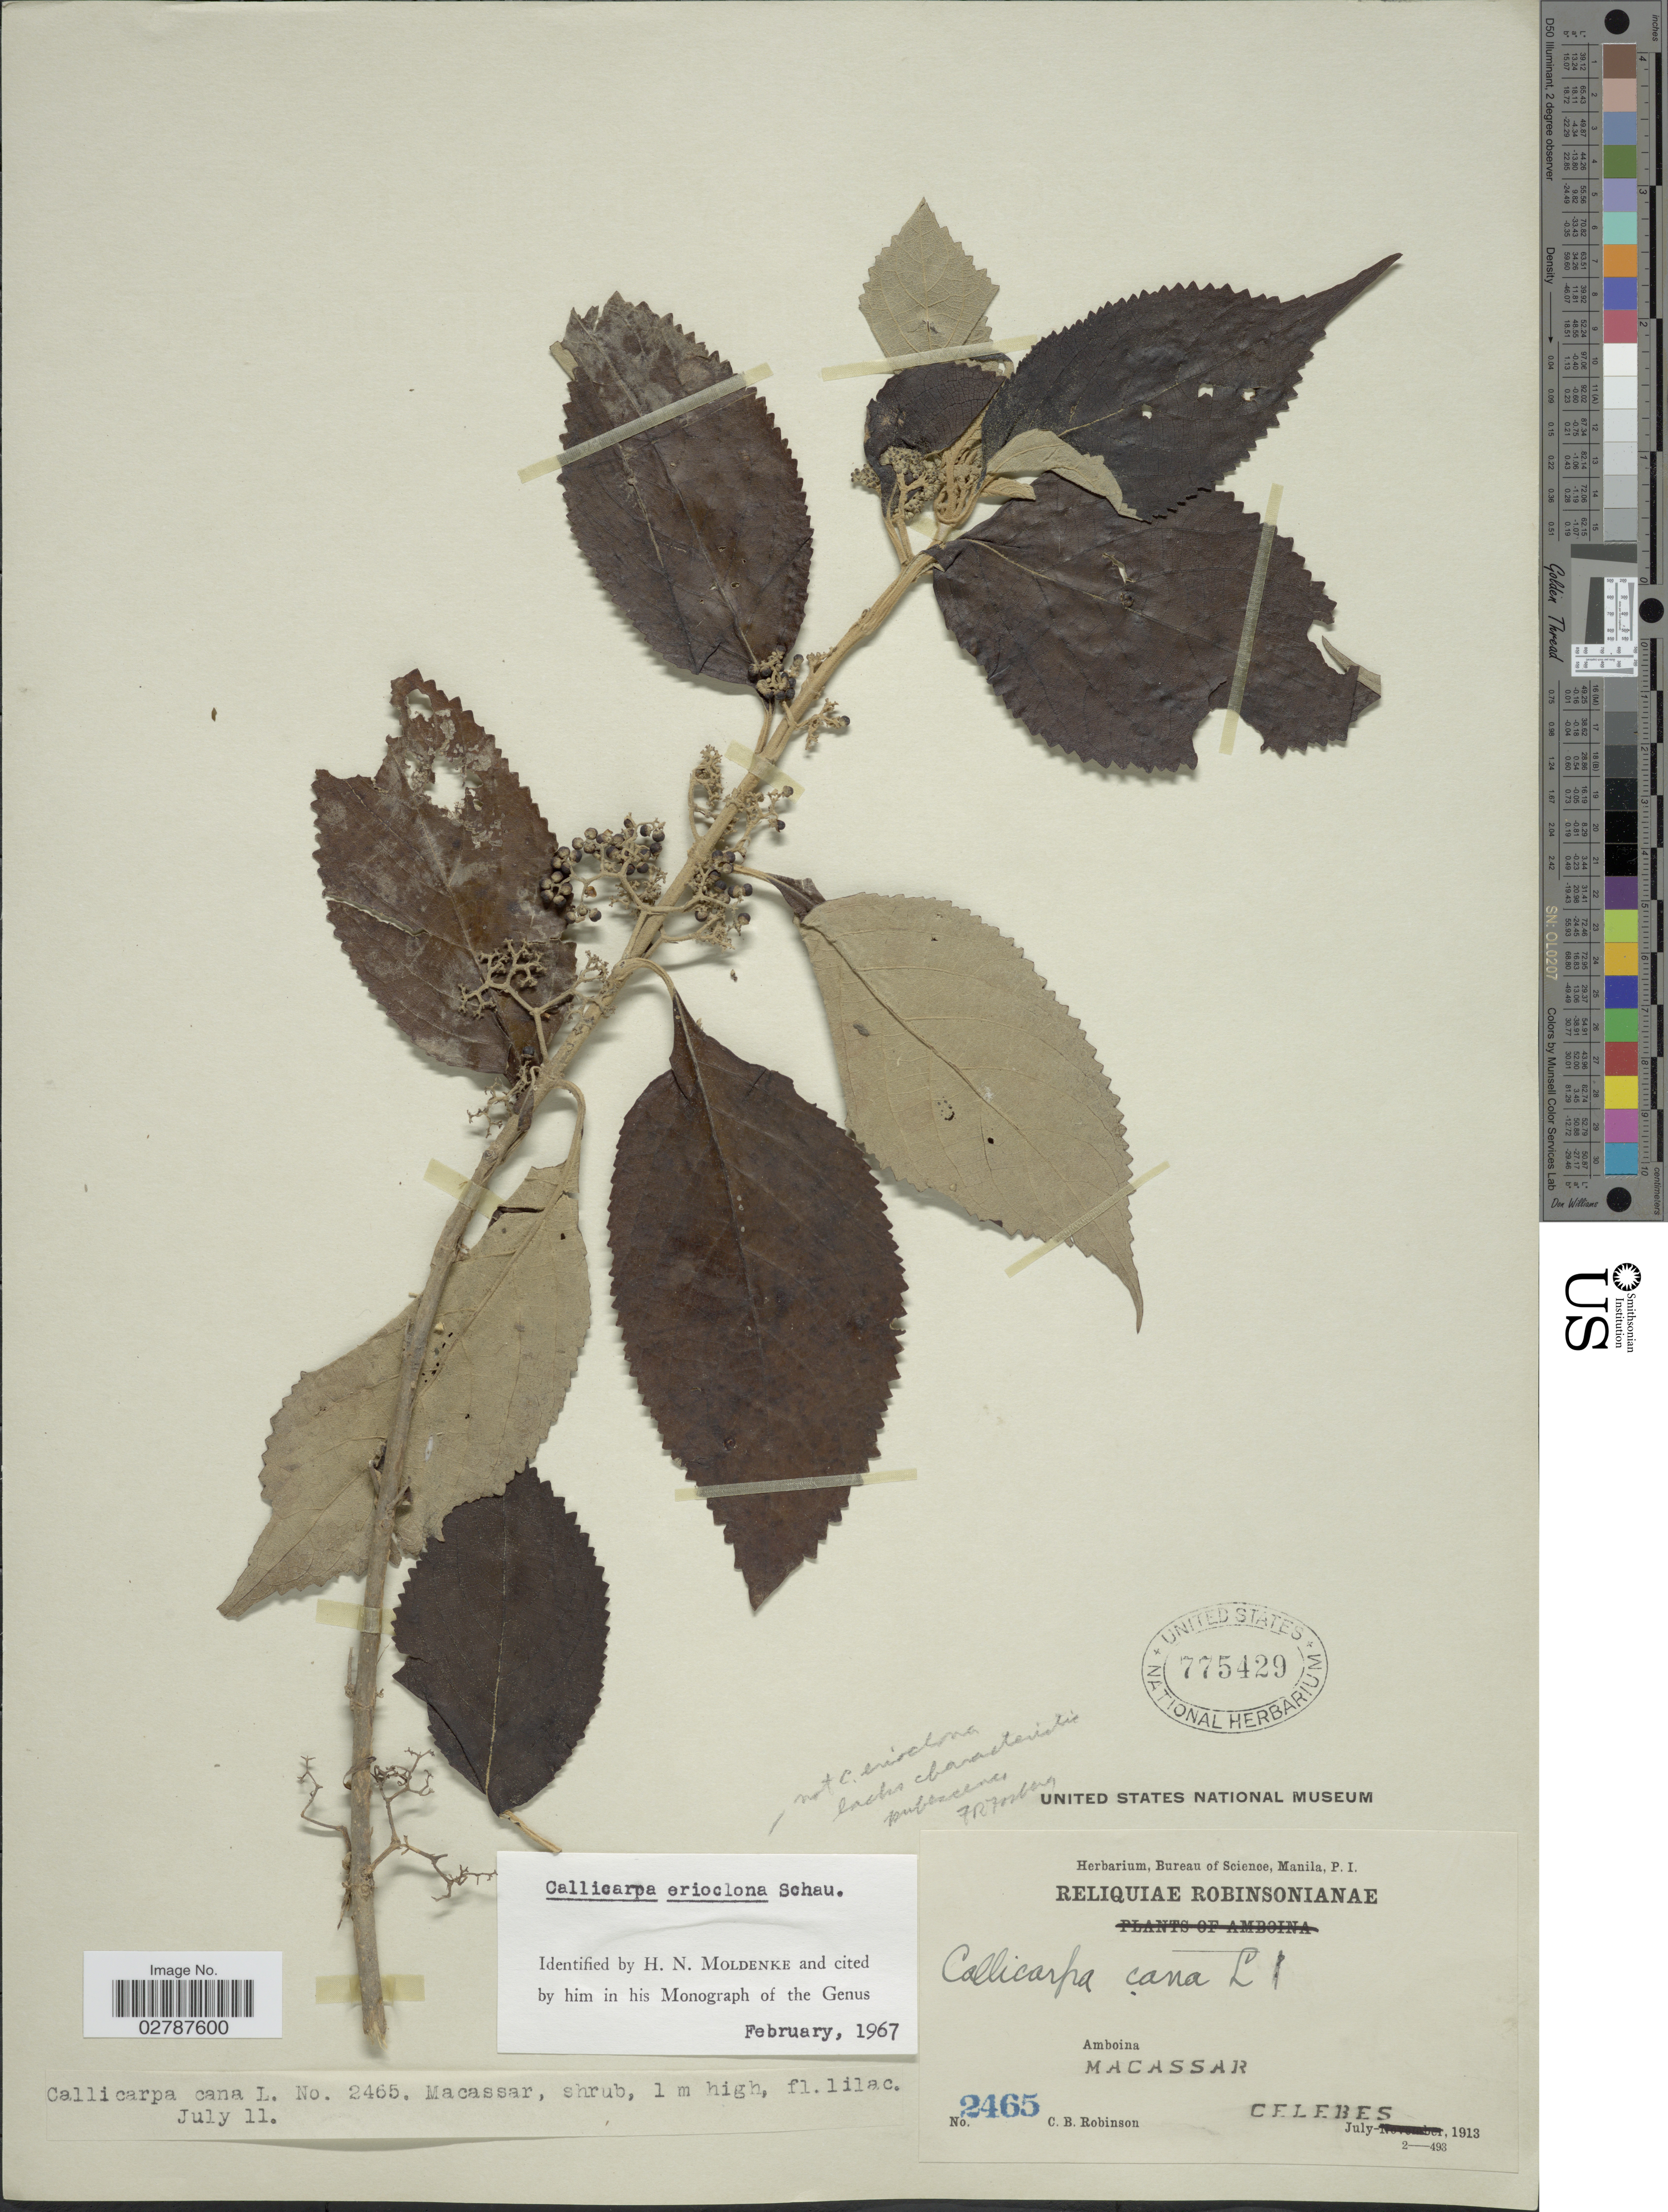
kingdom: Plantae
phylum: Tracheophyta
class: Magnoliopsida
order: Lamiales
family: Lamiaceae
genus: Callicarpa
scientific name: Callicarpa candicans var. integrifolia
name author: (Lam.) Fosberg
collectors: C. Robinson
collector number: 2465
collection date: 1913-07-11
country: Indonesia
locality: Macassar. Celebes.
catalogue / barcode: US 775429